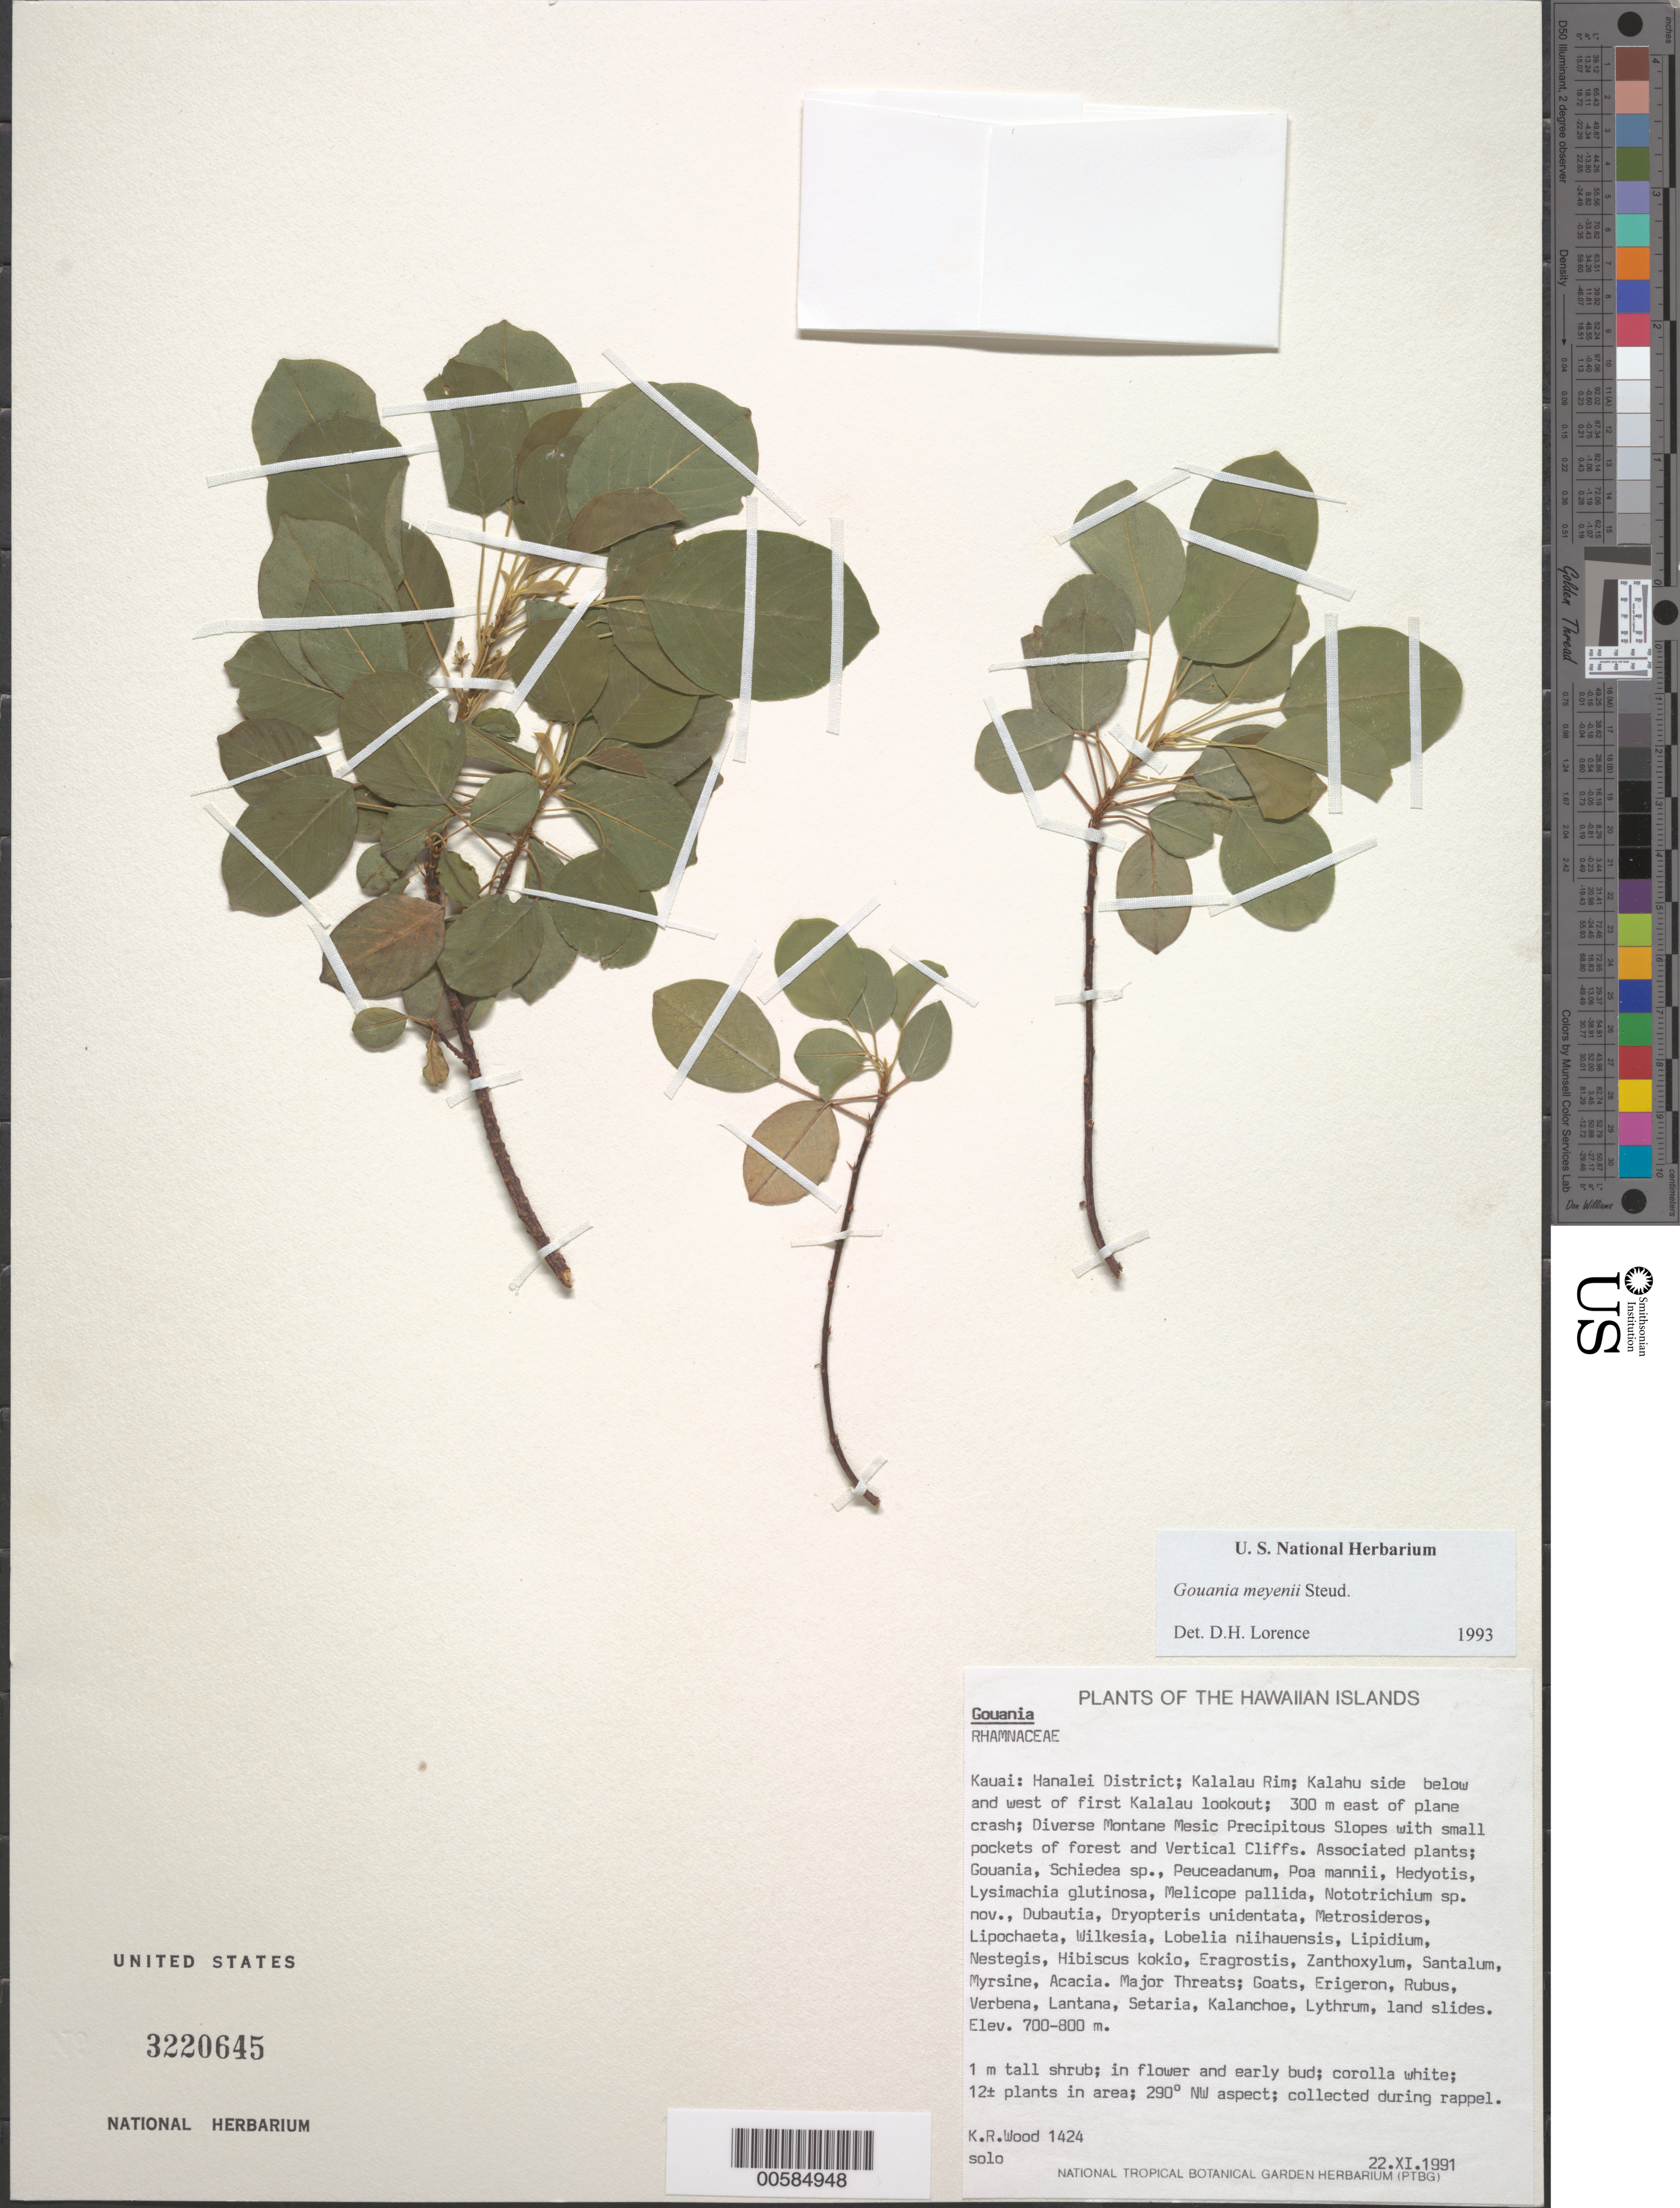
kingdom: Plantae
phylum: Tracheophyta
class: Magnoliopsida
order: Rosales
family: Rhamnaceae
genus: Gouania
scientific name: Gouania meyenii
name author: Steud.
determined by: Lorence, David H., (PTBG), National Tropical Botanical Garden (UNITED STATES)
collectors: K. R. Wood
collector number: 1424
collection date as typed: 22 Nov 1991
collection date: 1991-11-22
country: United States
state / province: Hawaii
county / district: Kauai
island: Kaua'i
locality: Hanalei Dist; Kalalau Rim; Kalahu side below and W of first Kalalau lookout; 300 m E of plane crash.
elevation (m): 700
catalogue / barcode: US 3220645